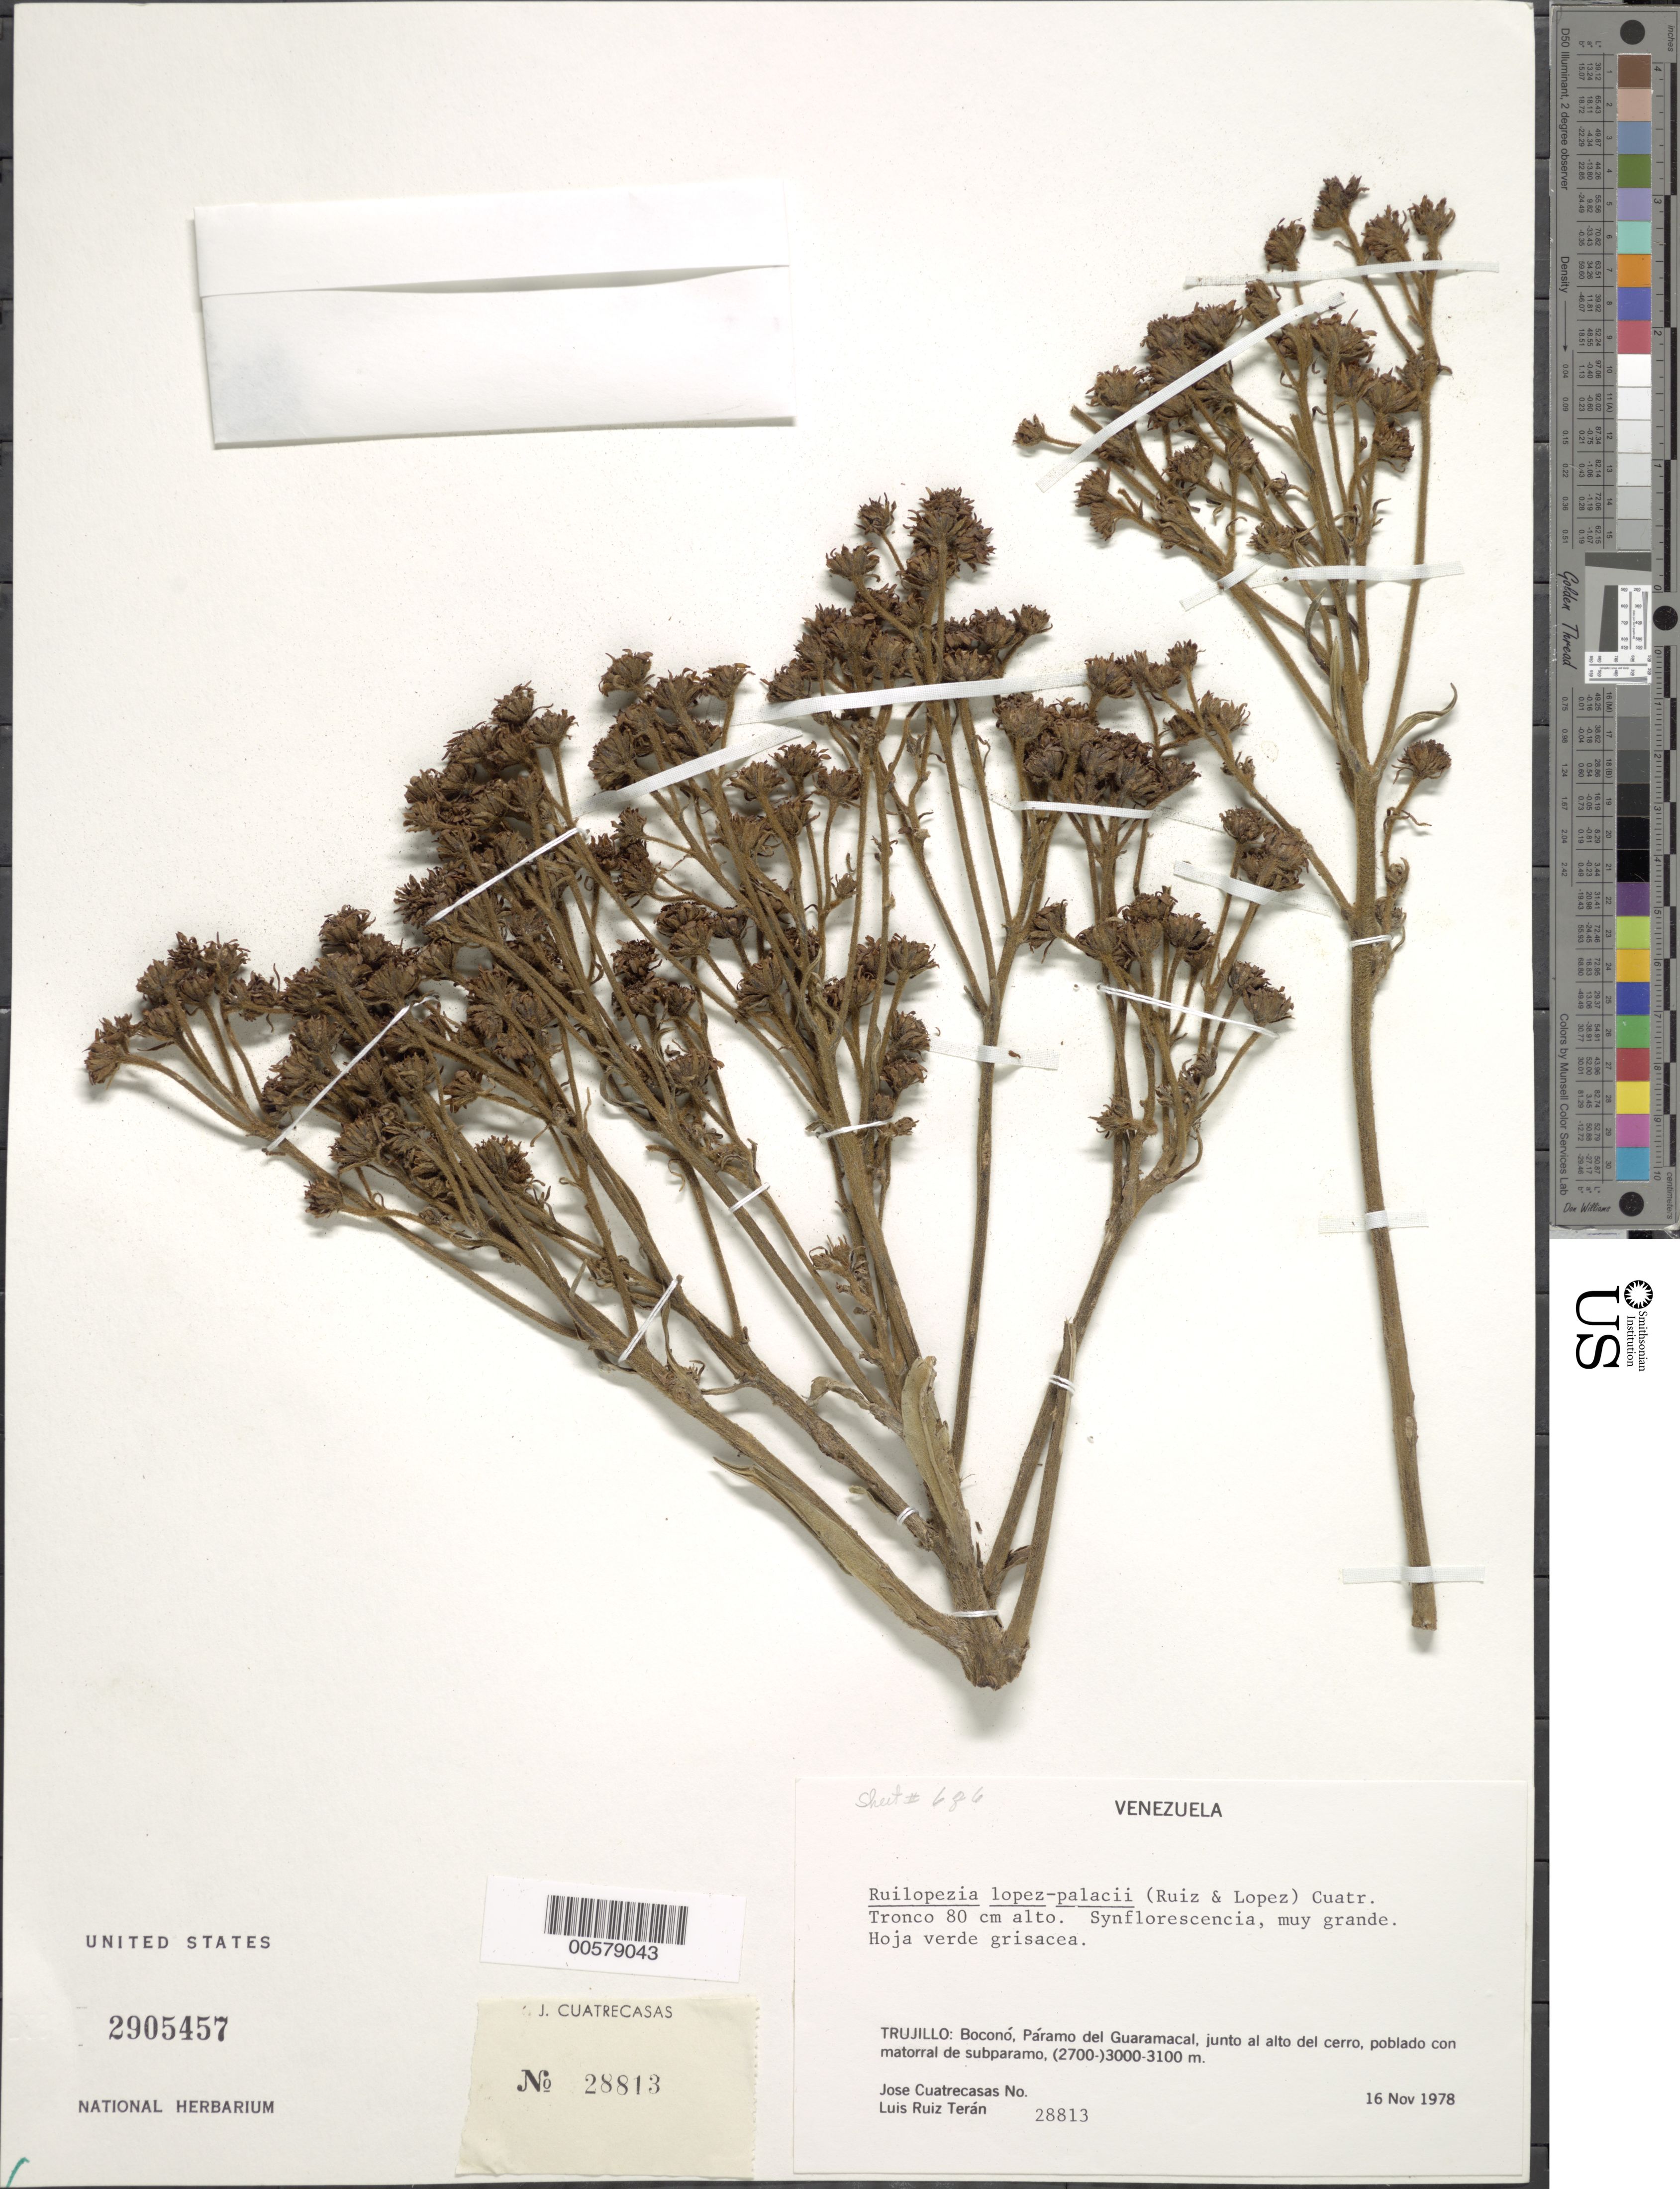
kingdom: Plantae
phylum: Tracheophyta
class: Magnoliopsida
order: Asterales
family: Asteraceae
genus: Ruilopezia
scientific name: Ruilopezia lopez-palacii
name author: (Ruíz-Terán & López Fig.) Cuatrec.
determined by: Cuatrecasas, J.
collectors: J. Cuatrecasas & L. E. Ruíz-Terán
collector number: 28813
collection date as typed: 16 Nov 1978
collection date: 1978-11-16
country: Venezuela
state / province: Trujillo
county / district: Boconó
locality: Páramo de Guaramacal, junto al alto del cerro, poblado con matorral de subparamo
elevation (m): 2700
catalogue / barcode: US 2905457